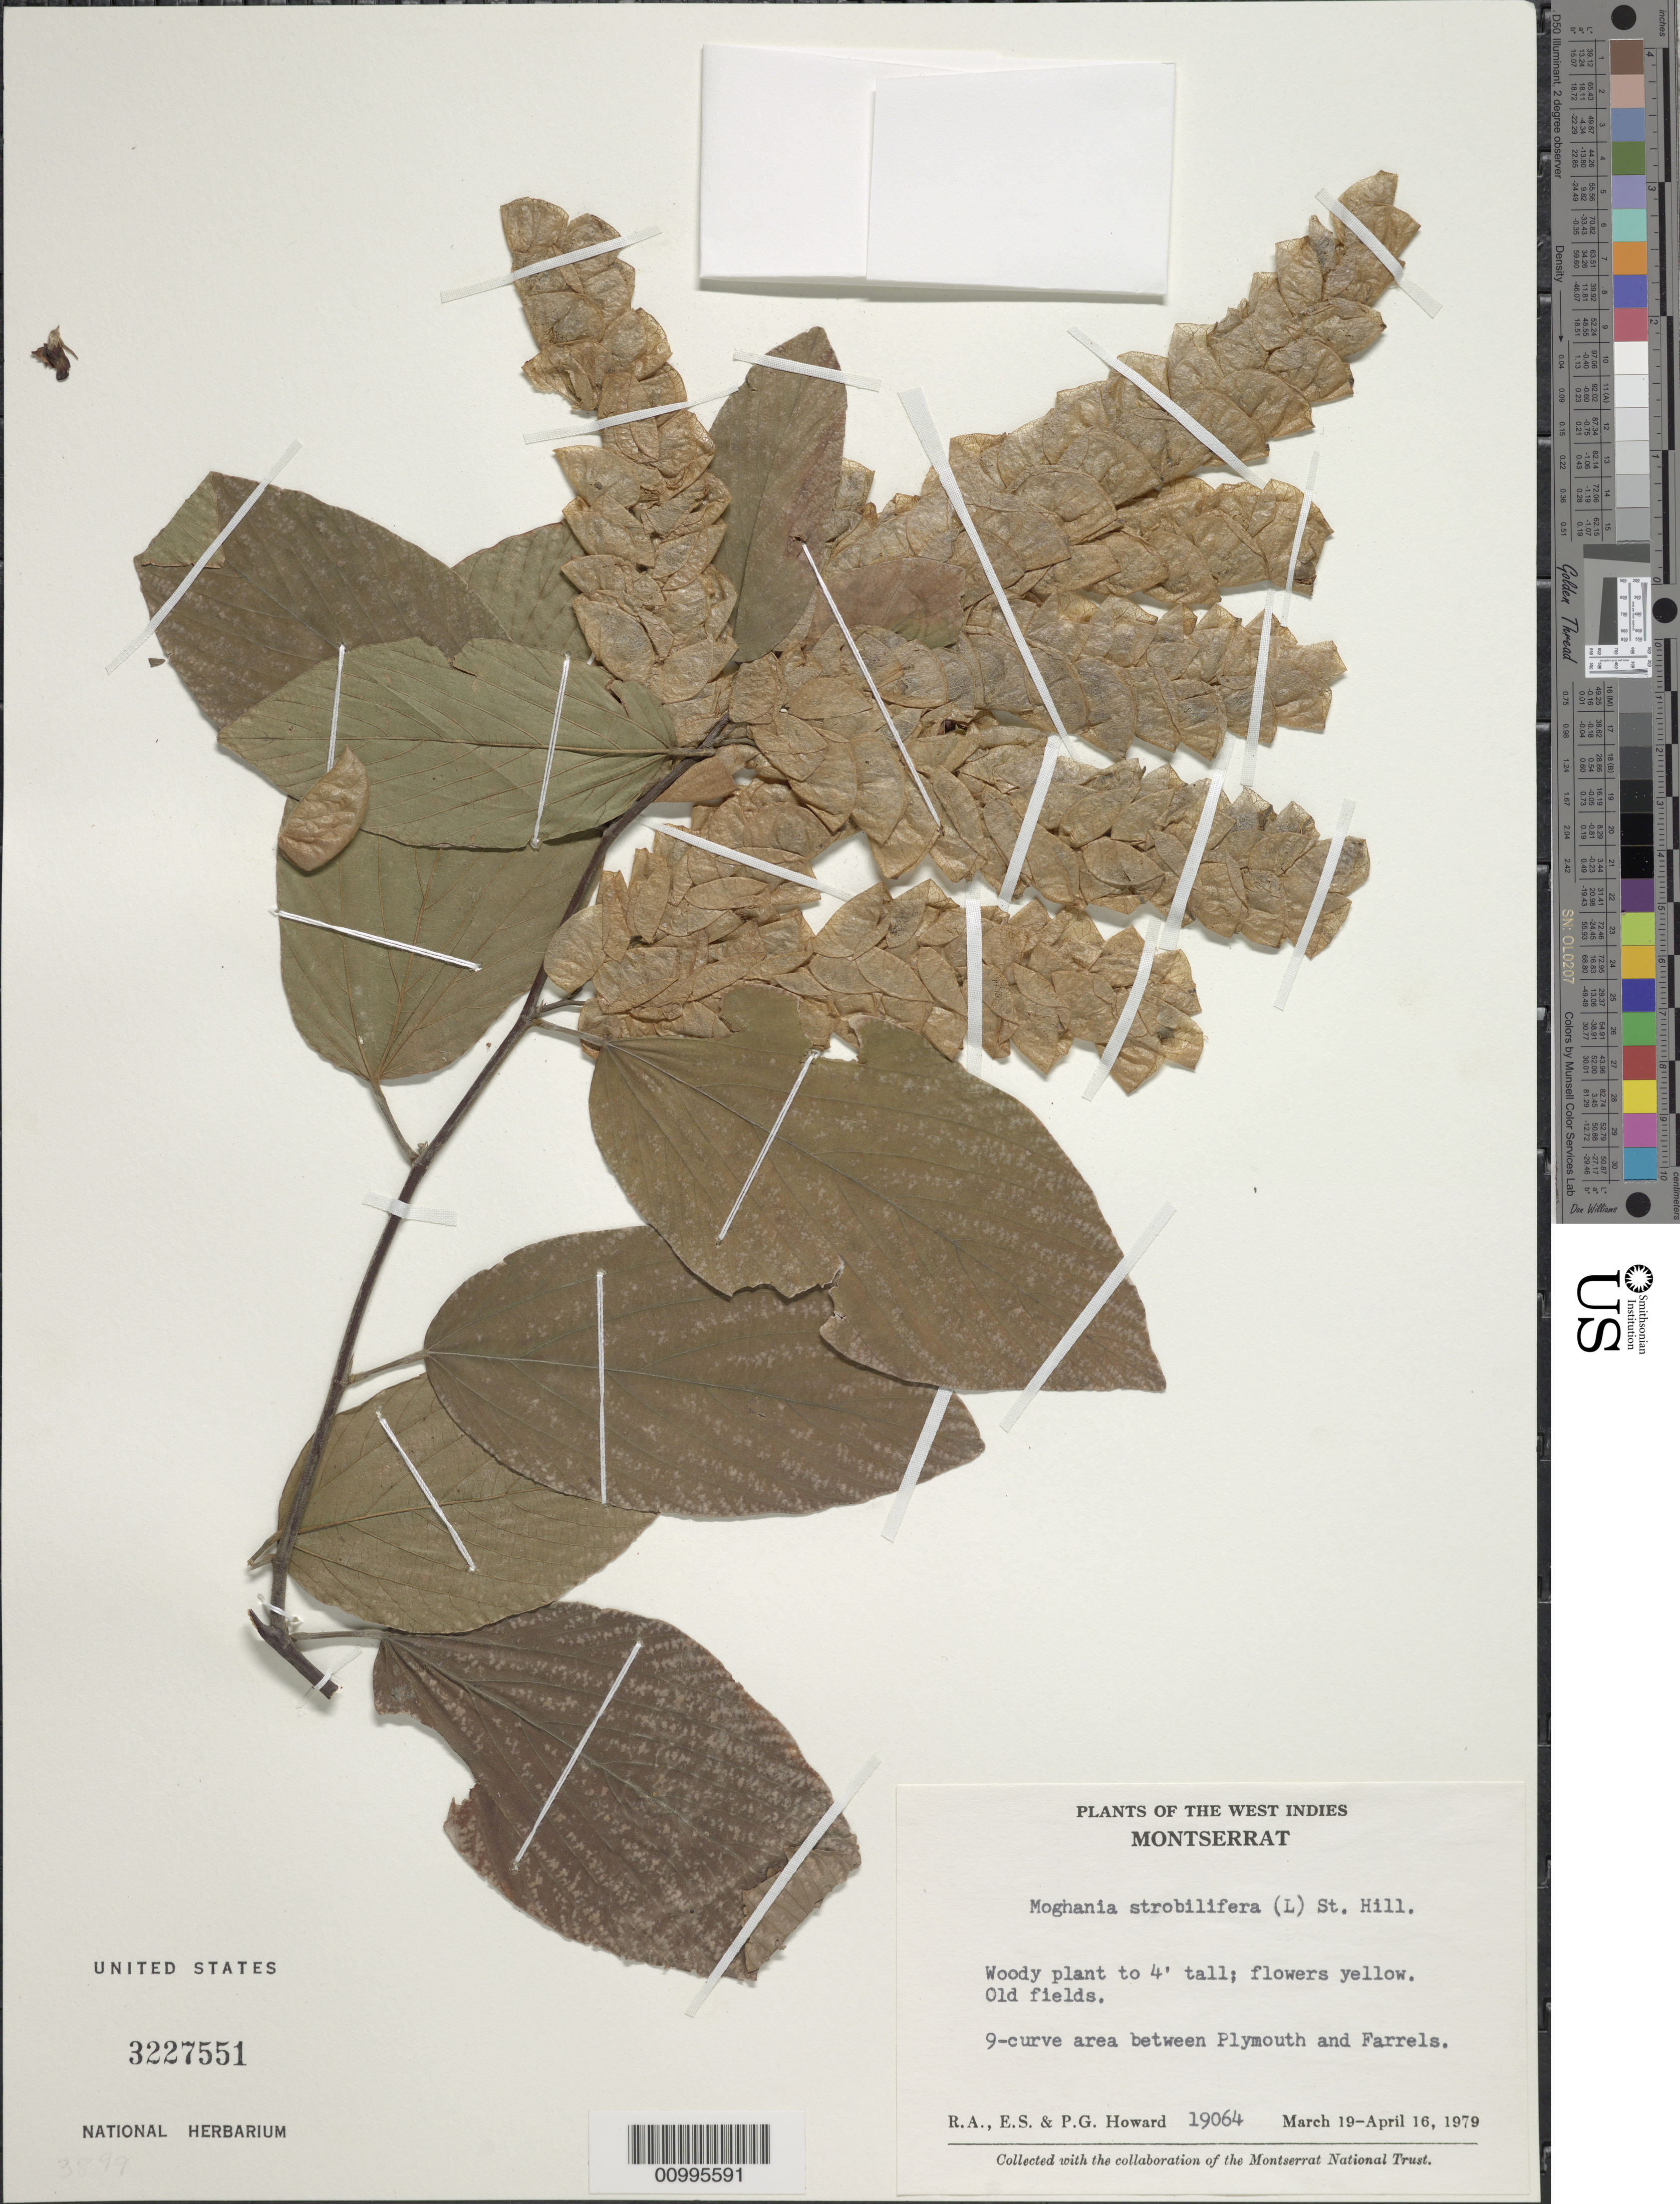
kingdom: Plantae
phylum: Tracheophyta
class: Magnoliopsida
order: Fabales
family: Fabaceae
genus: Flemingia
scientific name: Flemingia strobilifera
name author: (L.) W.T. Aiton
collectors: R. A. Howard, E. S. Howard & P. Howard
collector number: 19064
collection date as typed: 19 Mar 1979 to 16 Apr 1979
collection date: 1979-03-19/1979-04-16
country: Montserrat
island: Montserrat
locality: Old fields. Between Plymouth and Farrels.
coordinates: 0 N, 0 E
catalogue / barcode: US 3227551